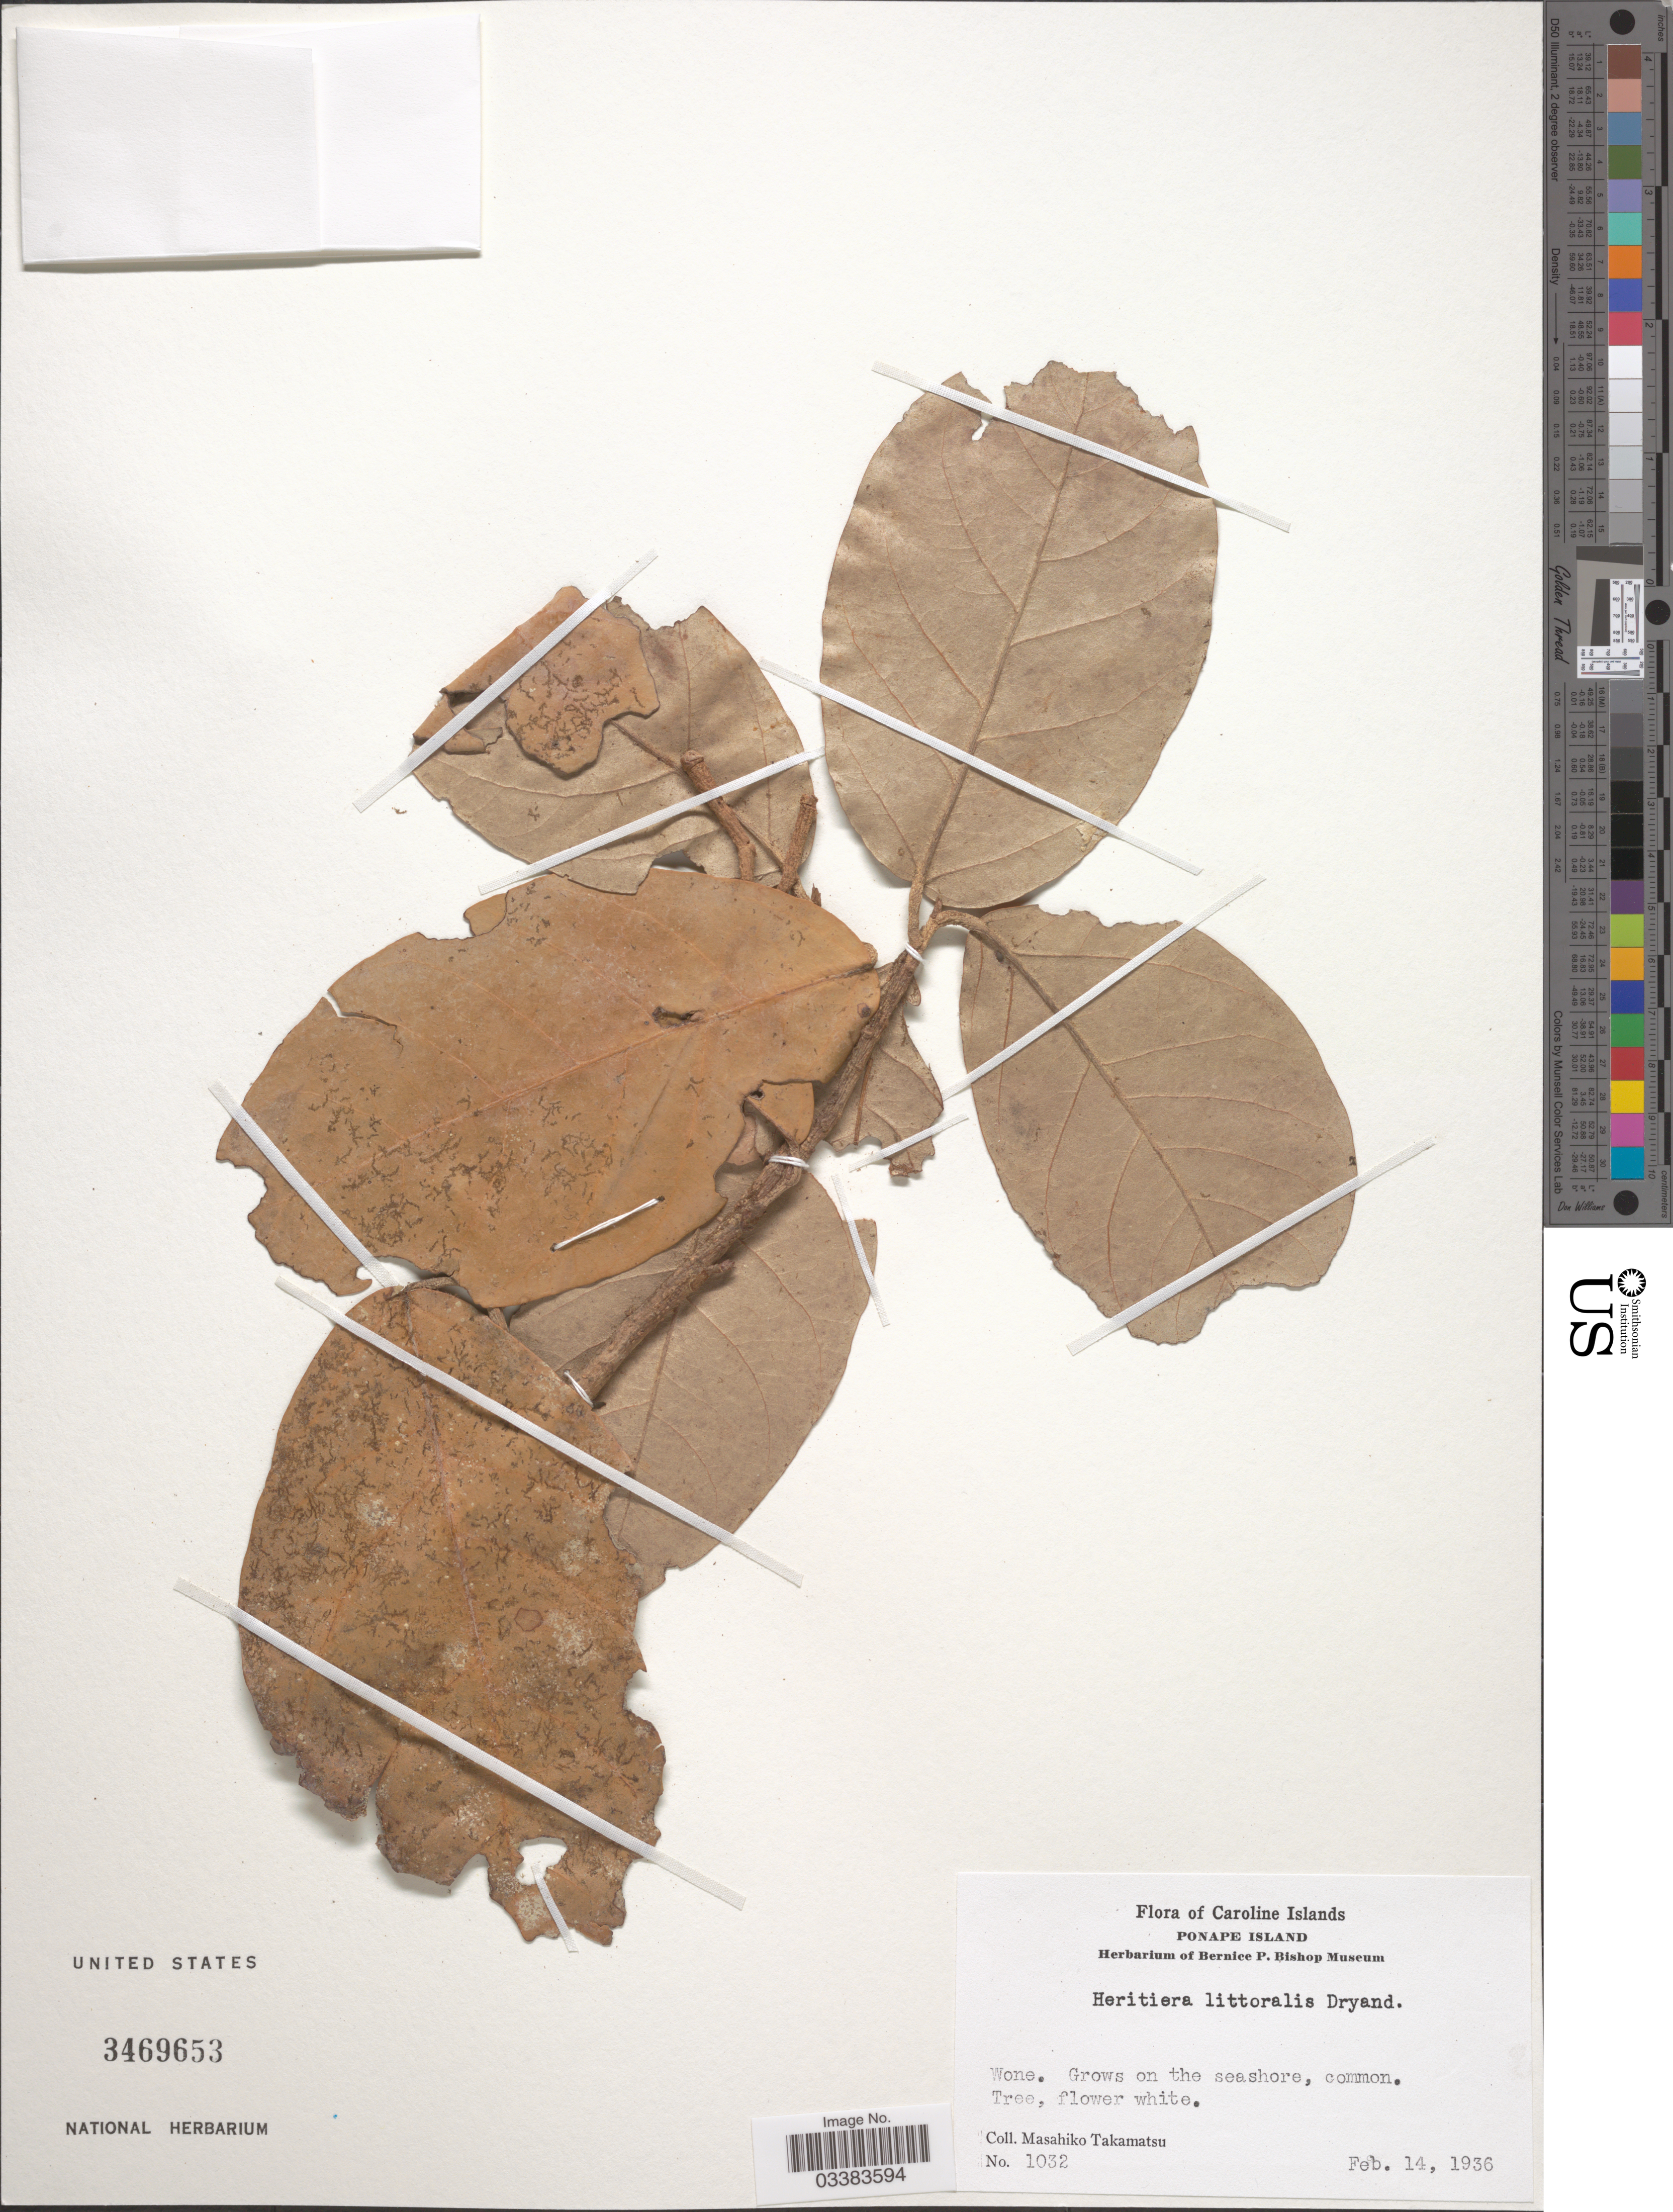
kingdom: Plantae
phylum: Tracheophyta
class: Magnoliopsida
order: Malvales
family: Malvaceae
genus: Heritiera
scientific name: Heritiera littoralis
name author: Aiton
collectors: M. Takamatsu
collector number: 1032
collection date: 1936-02-14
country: Micronesia, Federated States of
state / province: Pohnpei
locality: Caroline Islands. Ponape Island.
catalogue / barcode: US 3469653